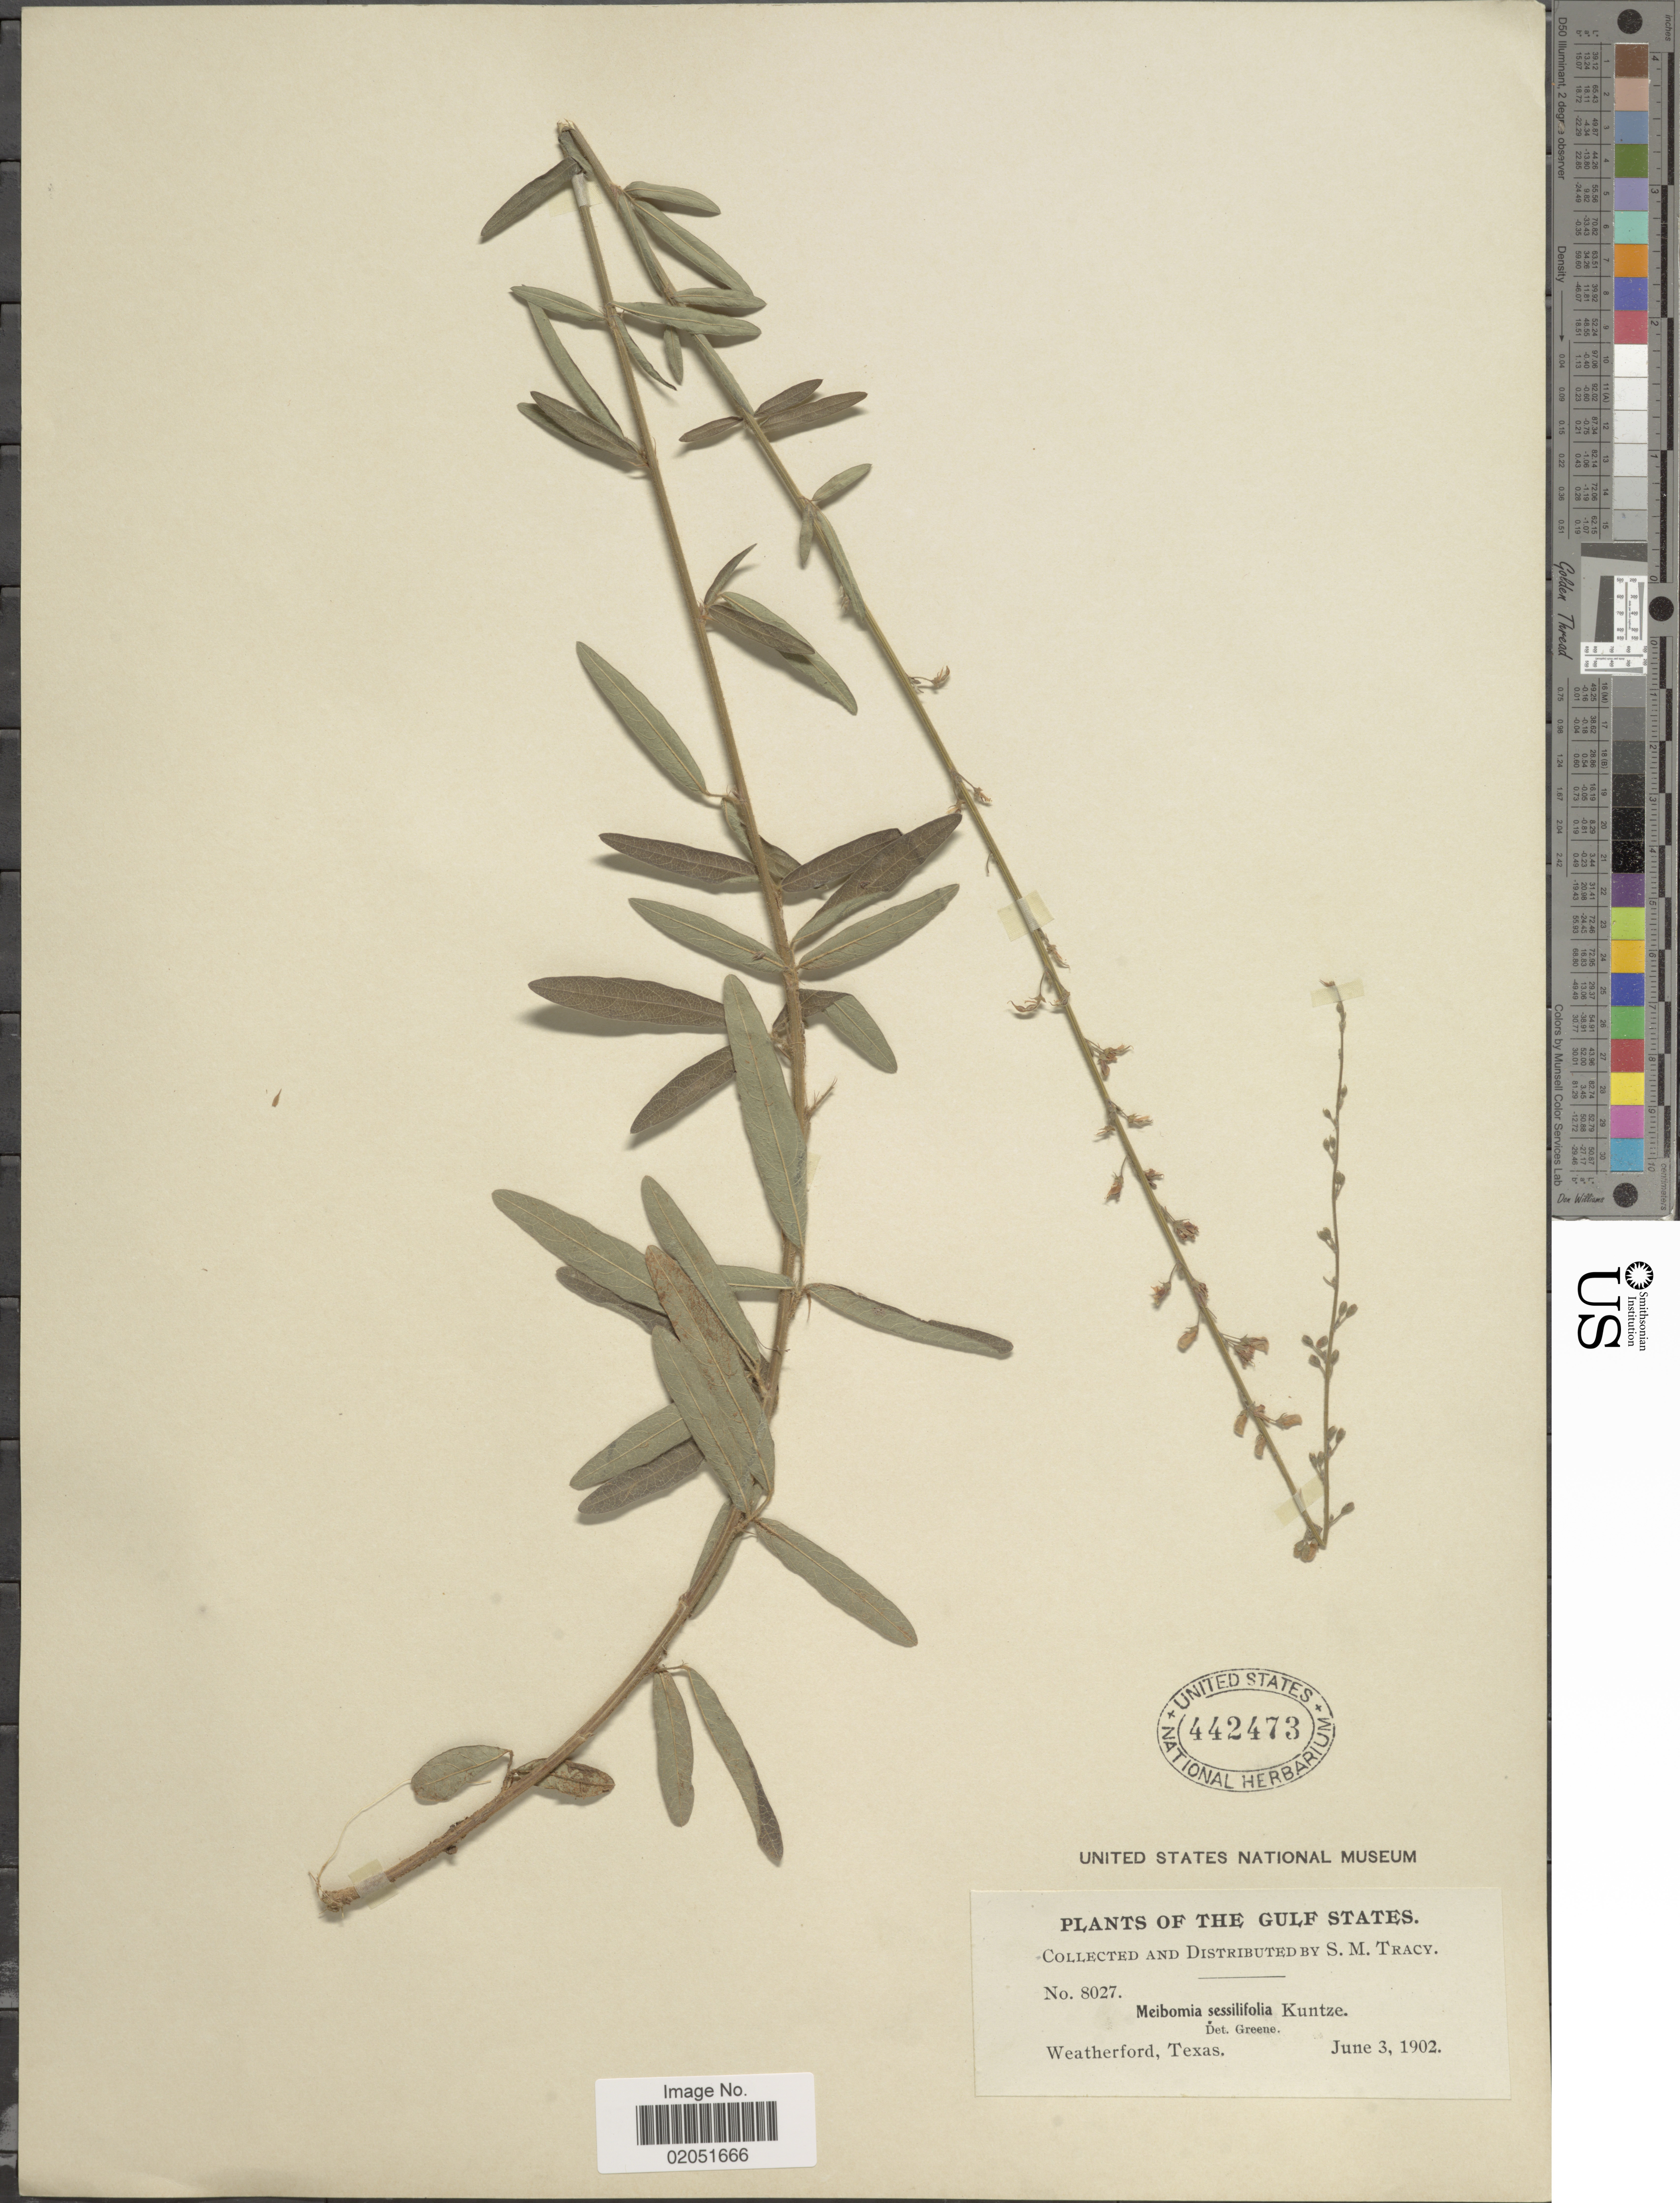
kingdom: Plantae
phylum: Tracheophyta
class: Magnoliopsida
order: Fabales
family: Fabaceae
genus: Desmodium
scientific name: Desmodium sessilifolium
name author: Torr. & A. Gray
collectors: S. M. Tracy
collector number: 8027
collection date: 1902-06-03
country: United States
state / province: Texas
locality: The Gulf States, Weatherford, Texas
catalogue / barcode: US 442473